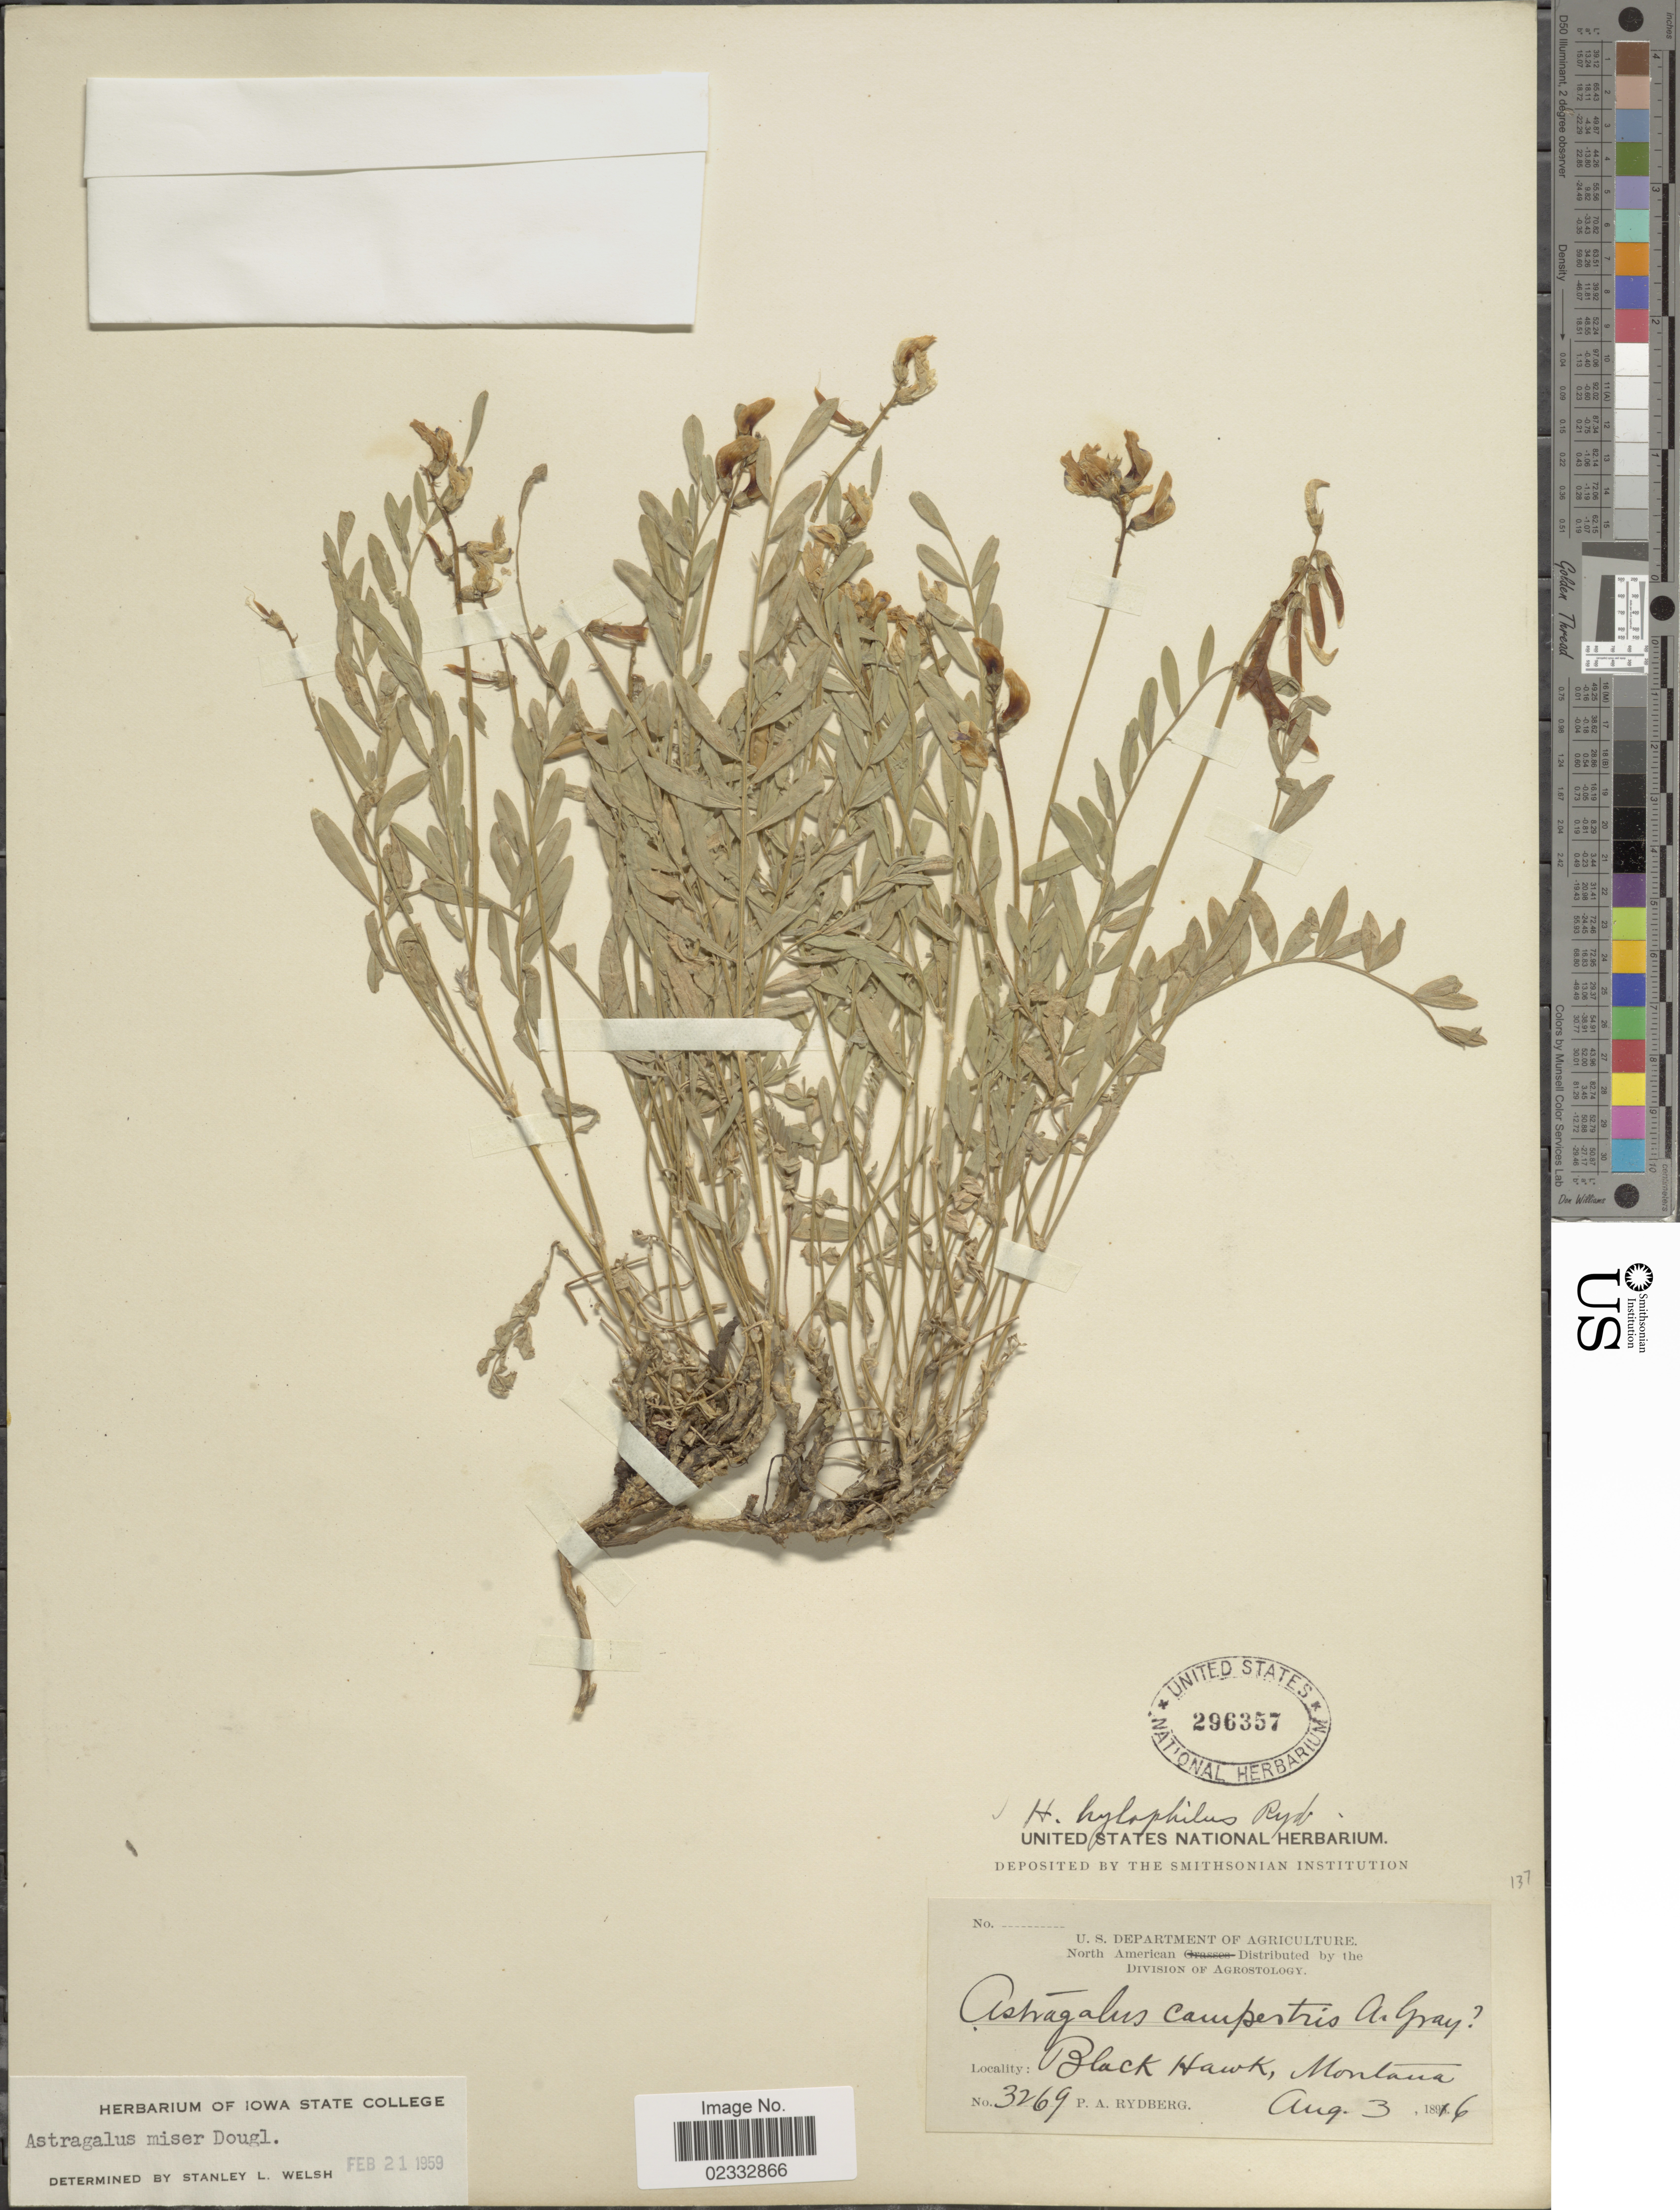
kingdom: Plantae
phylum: Tracheophyta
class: Magnoliopsida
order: Fabales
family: Fabaceae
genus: Astragalus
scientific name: Astragalus miser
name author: Douglas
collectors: P. A. Rydberg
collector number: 3269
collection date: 1816-08-03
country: United States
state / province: Montana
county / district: Lewis and Clark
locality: Black hawk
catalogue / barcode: US 296357